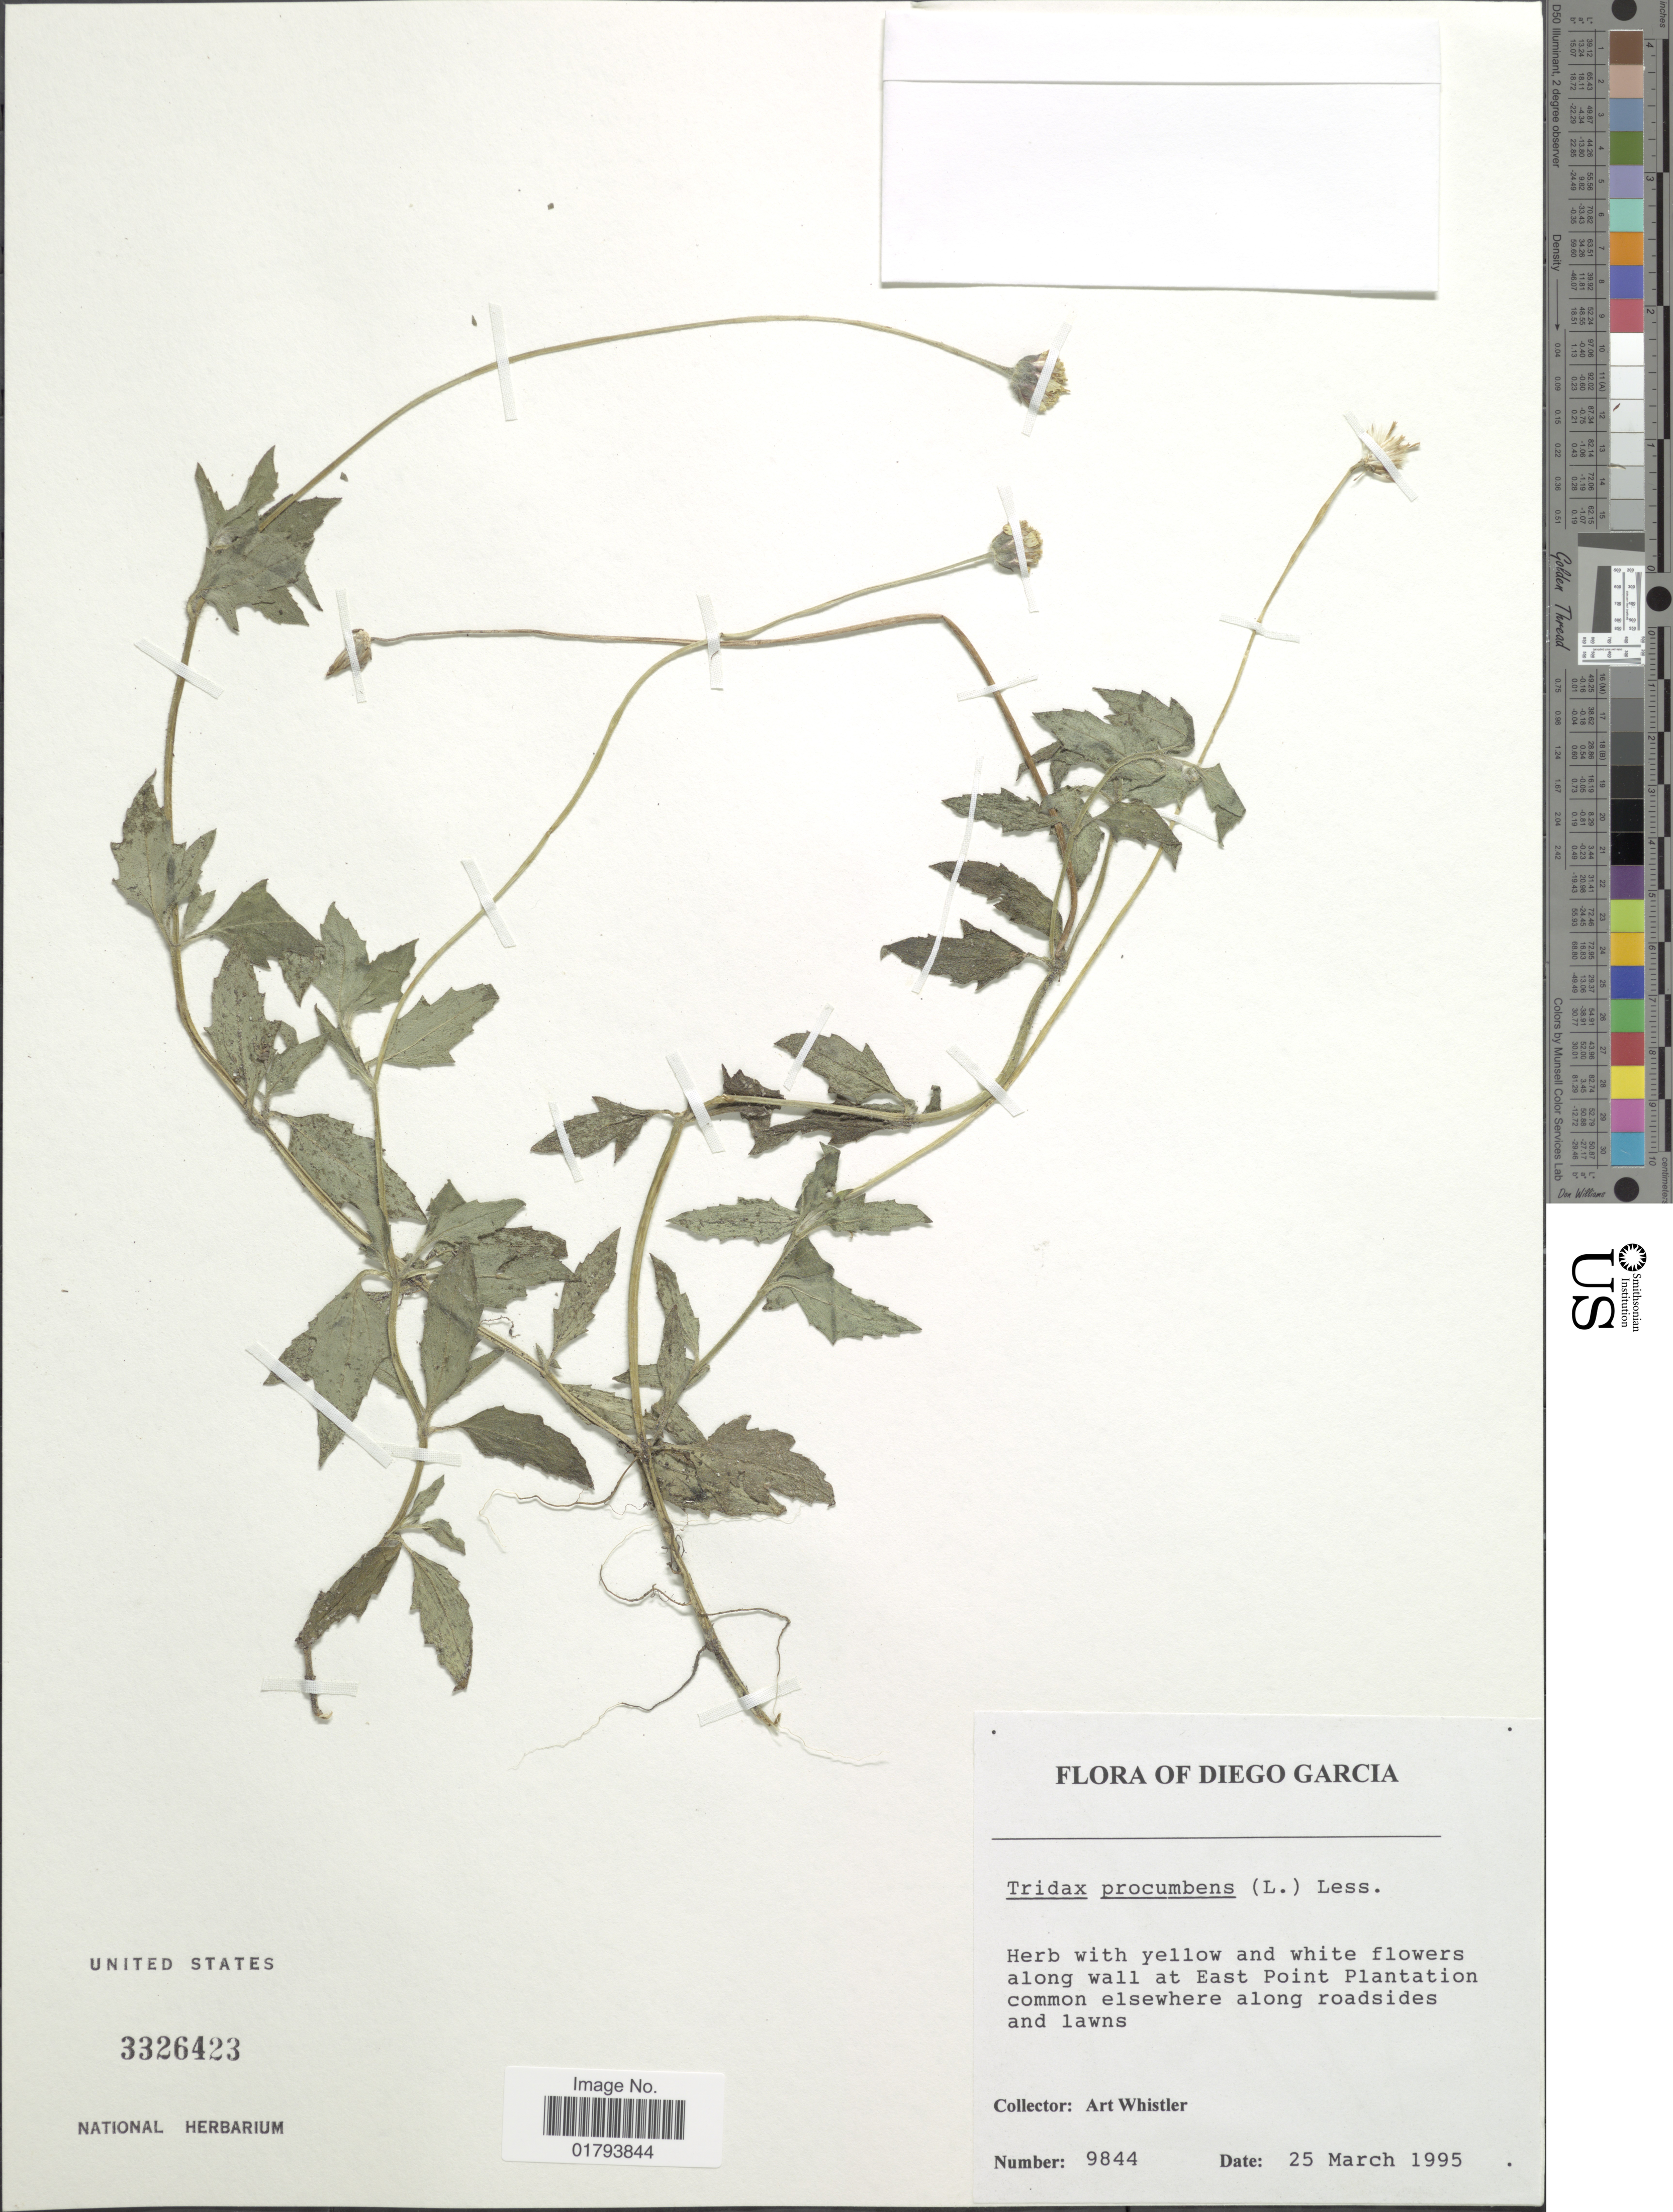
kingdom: Plantae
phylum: Tracheophyta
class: Magnoliopsida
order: Asterales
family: Asteraceae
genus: Tridax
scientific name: Tridax procumbens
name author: L.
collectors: A. Whistler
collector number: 9844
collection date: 1995-03-25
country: British Indian Ocean Territory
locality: Diego Garcia, East Point Plantation common elswehere along roadsides and lawns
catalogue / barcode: US 3326423